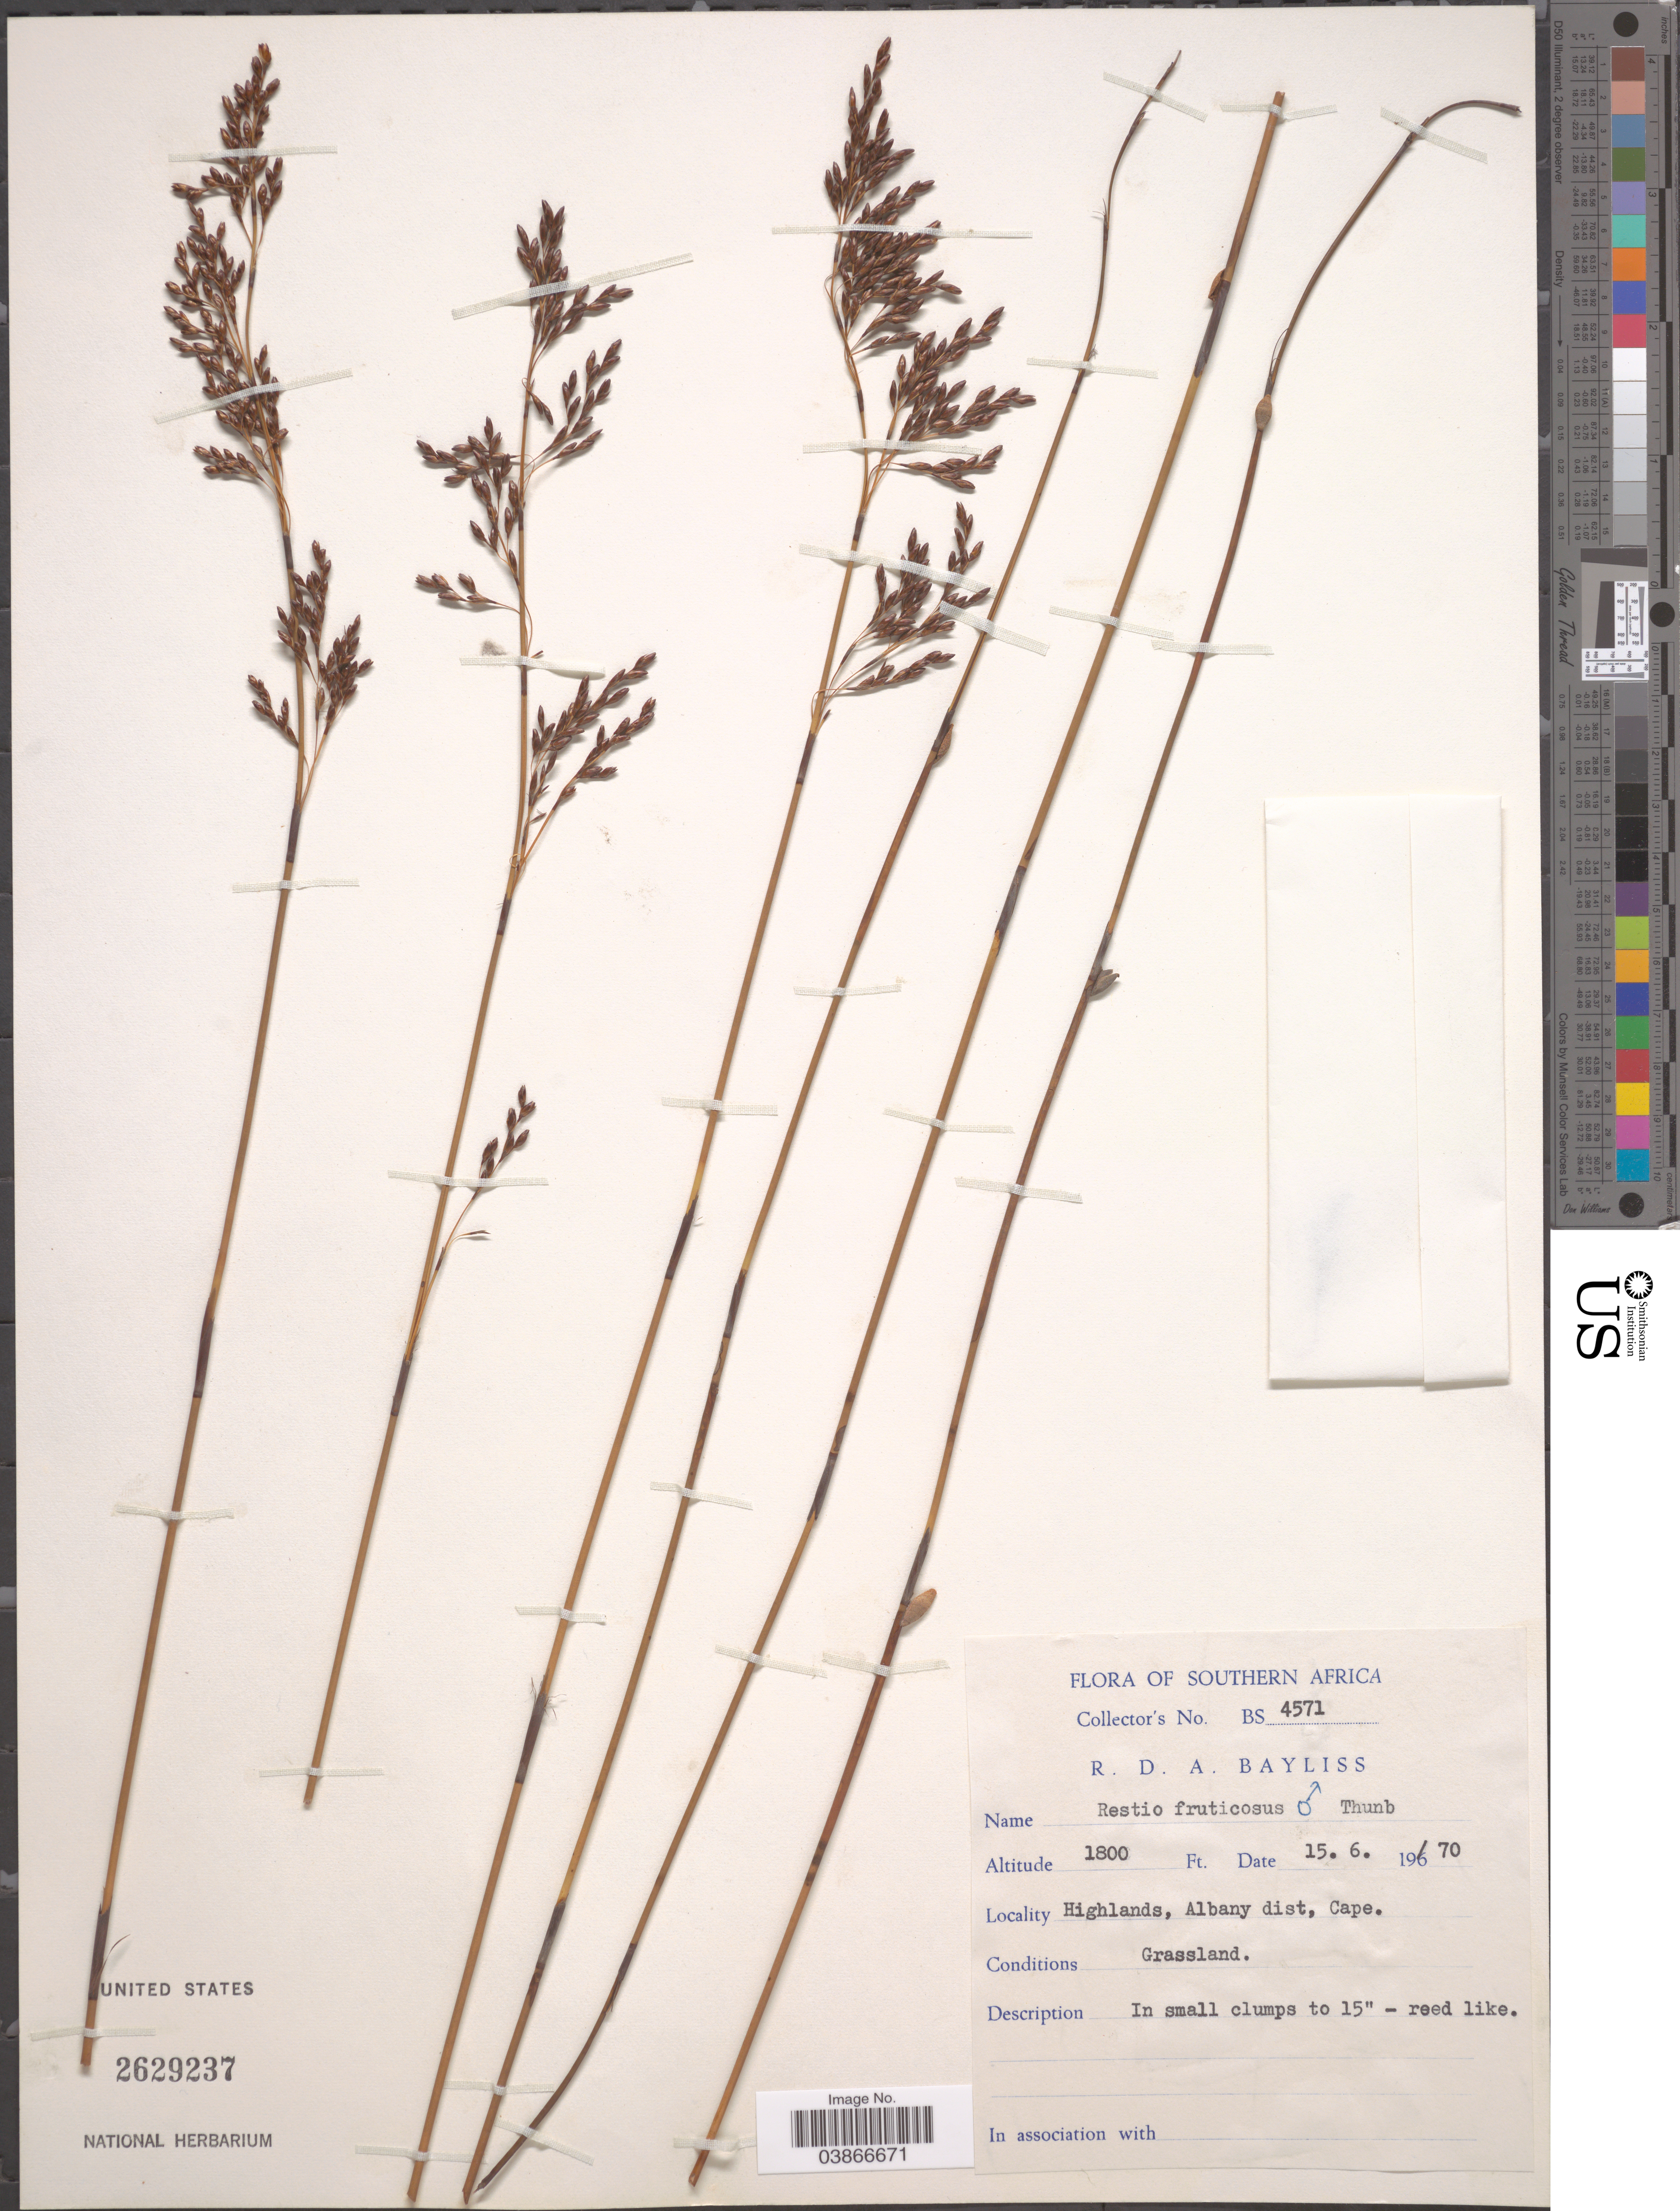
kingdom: Plantae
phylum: Tracheophyta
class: Liliopsida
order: Poales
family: Restionaceae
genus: Rhodocoma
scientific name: Rhodocoma fruticosa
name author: (Thunb.) H.P. Linder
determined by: Strong, Mark T., (BOT), Smithsonian Institution - National Museum of Natural History (UNITED STATES)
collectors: R. Bayliss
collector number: BS4571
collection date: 1970-06-15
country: South Africa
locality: Southern Africa. Highlands, Albany dist, Cape.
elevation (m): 549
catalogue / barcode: US 2629237